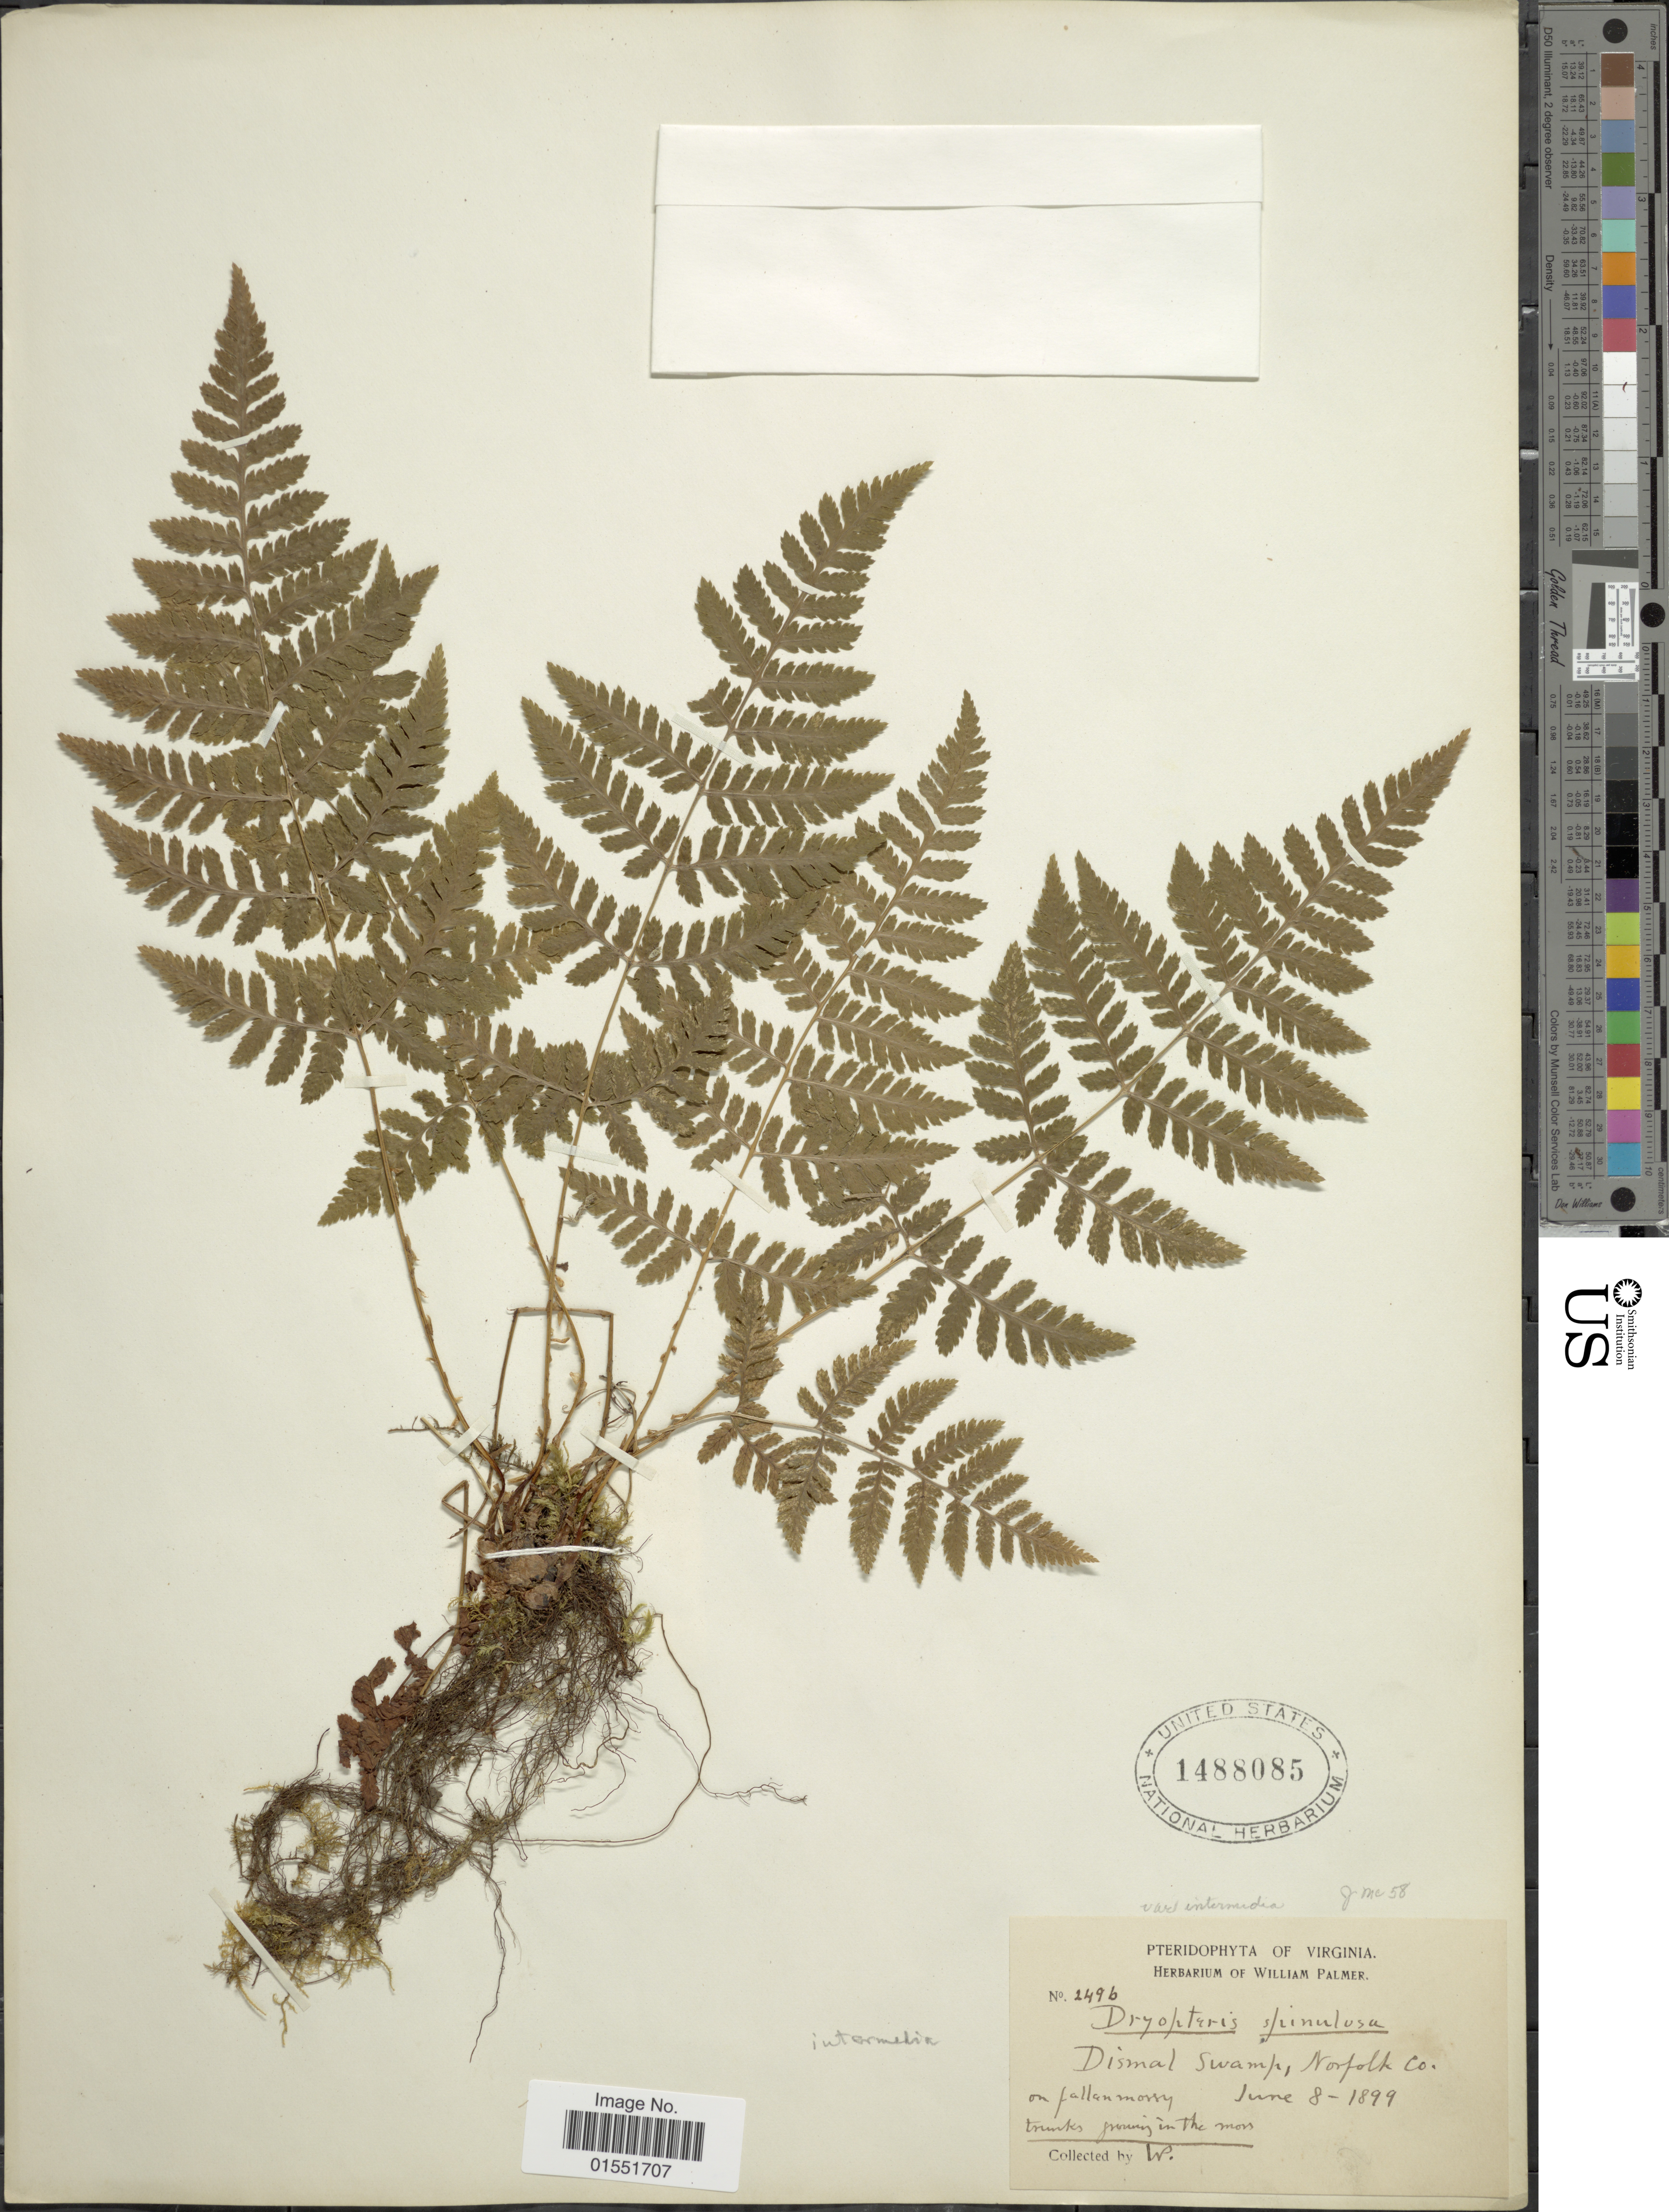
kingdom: Plantae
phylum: Tracheophyta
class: Polypodiopsida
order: Polypodiales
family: Dryopteridaceae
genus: Dryopteris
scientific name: Dryopteris intermedia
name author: (Muhl.) A. Gray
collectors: W. Palmer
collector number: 249b*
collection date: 1899-06-08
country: United States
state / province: Virginia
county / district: City of Norfolk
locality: Dismal Swamp, Norfolk Co.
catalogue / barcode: US 1488085